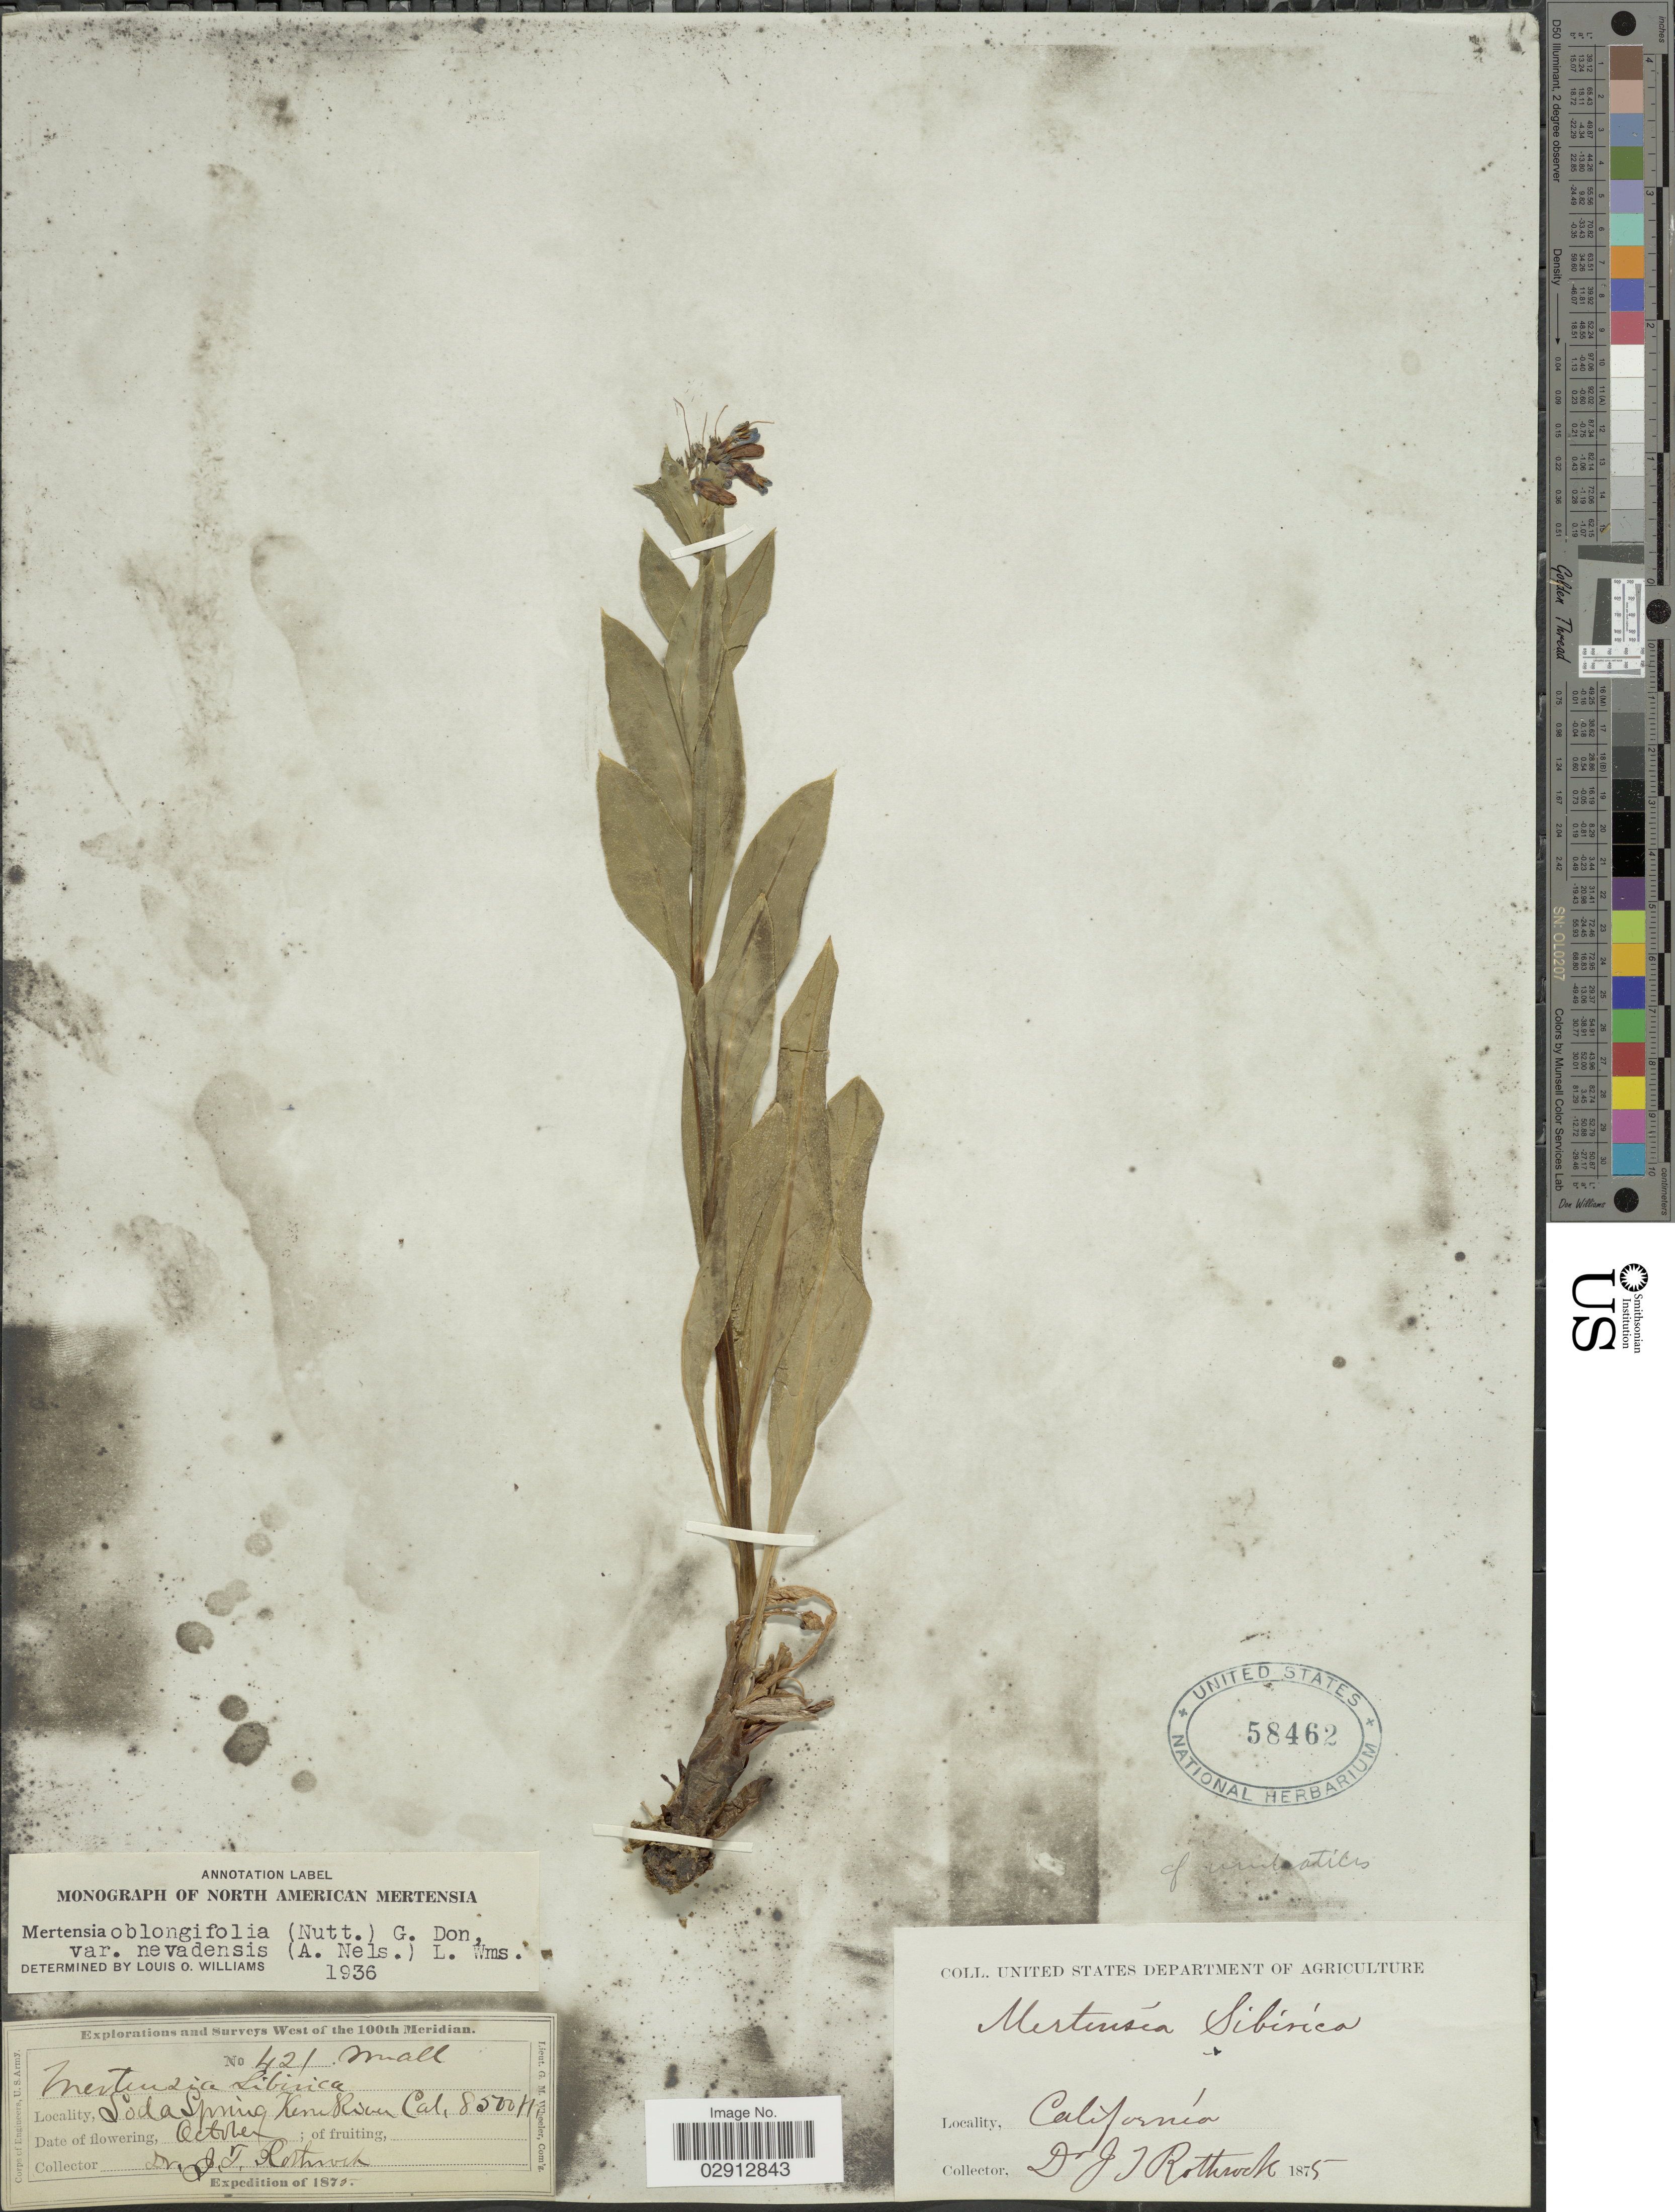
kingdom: Plantae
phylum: Tracheophyta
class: Magnoliopsida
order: Boraginales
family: Boraginaceae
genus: Mertensia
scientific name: Mertensia oblongifolia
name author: (Nutt.) G. Don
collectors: J. T. Rothrock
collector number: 421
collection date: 1875-10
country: United States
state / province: California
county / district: Kern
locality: Soda Spring Kern River Cal.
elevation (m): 2591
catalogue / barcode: US 58462